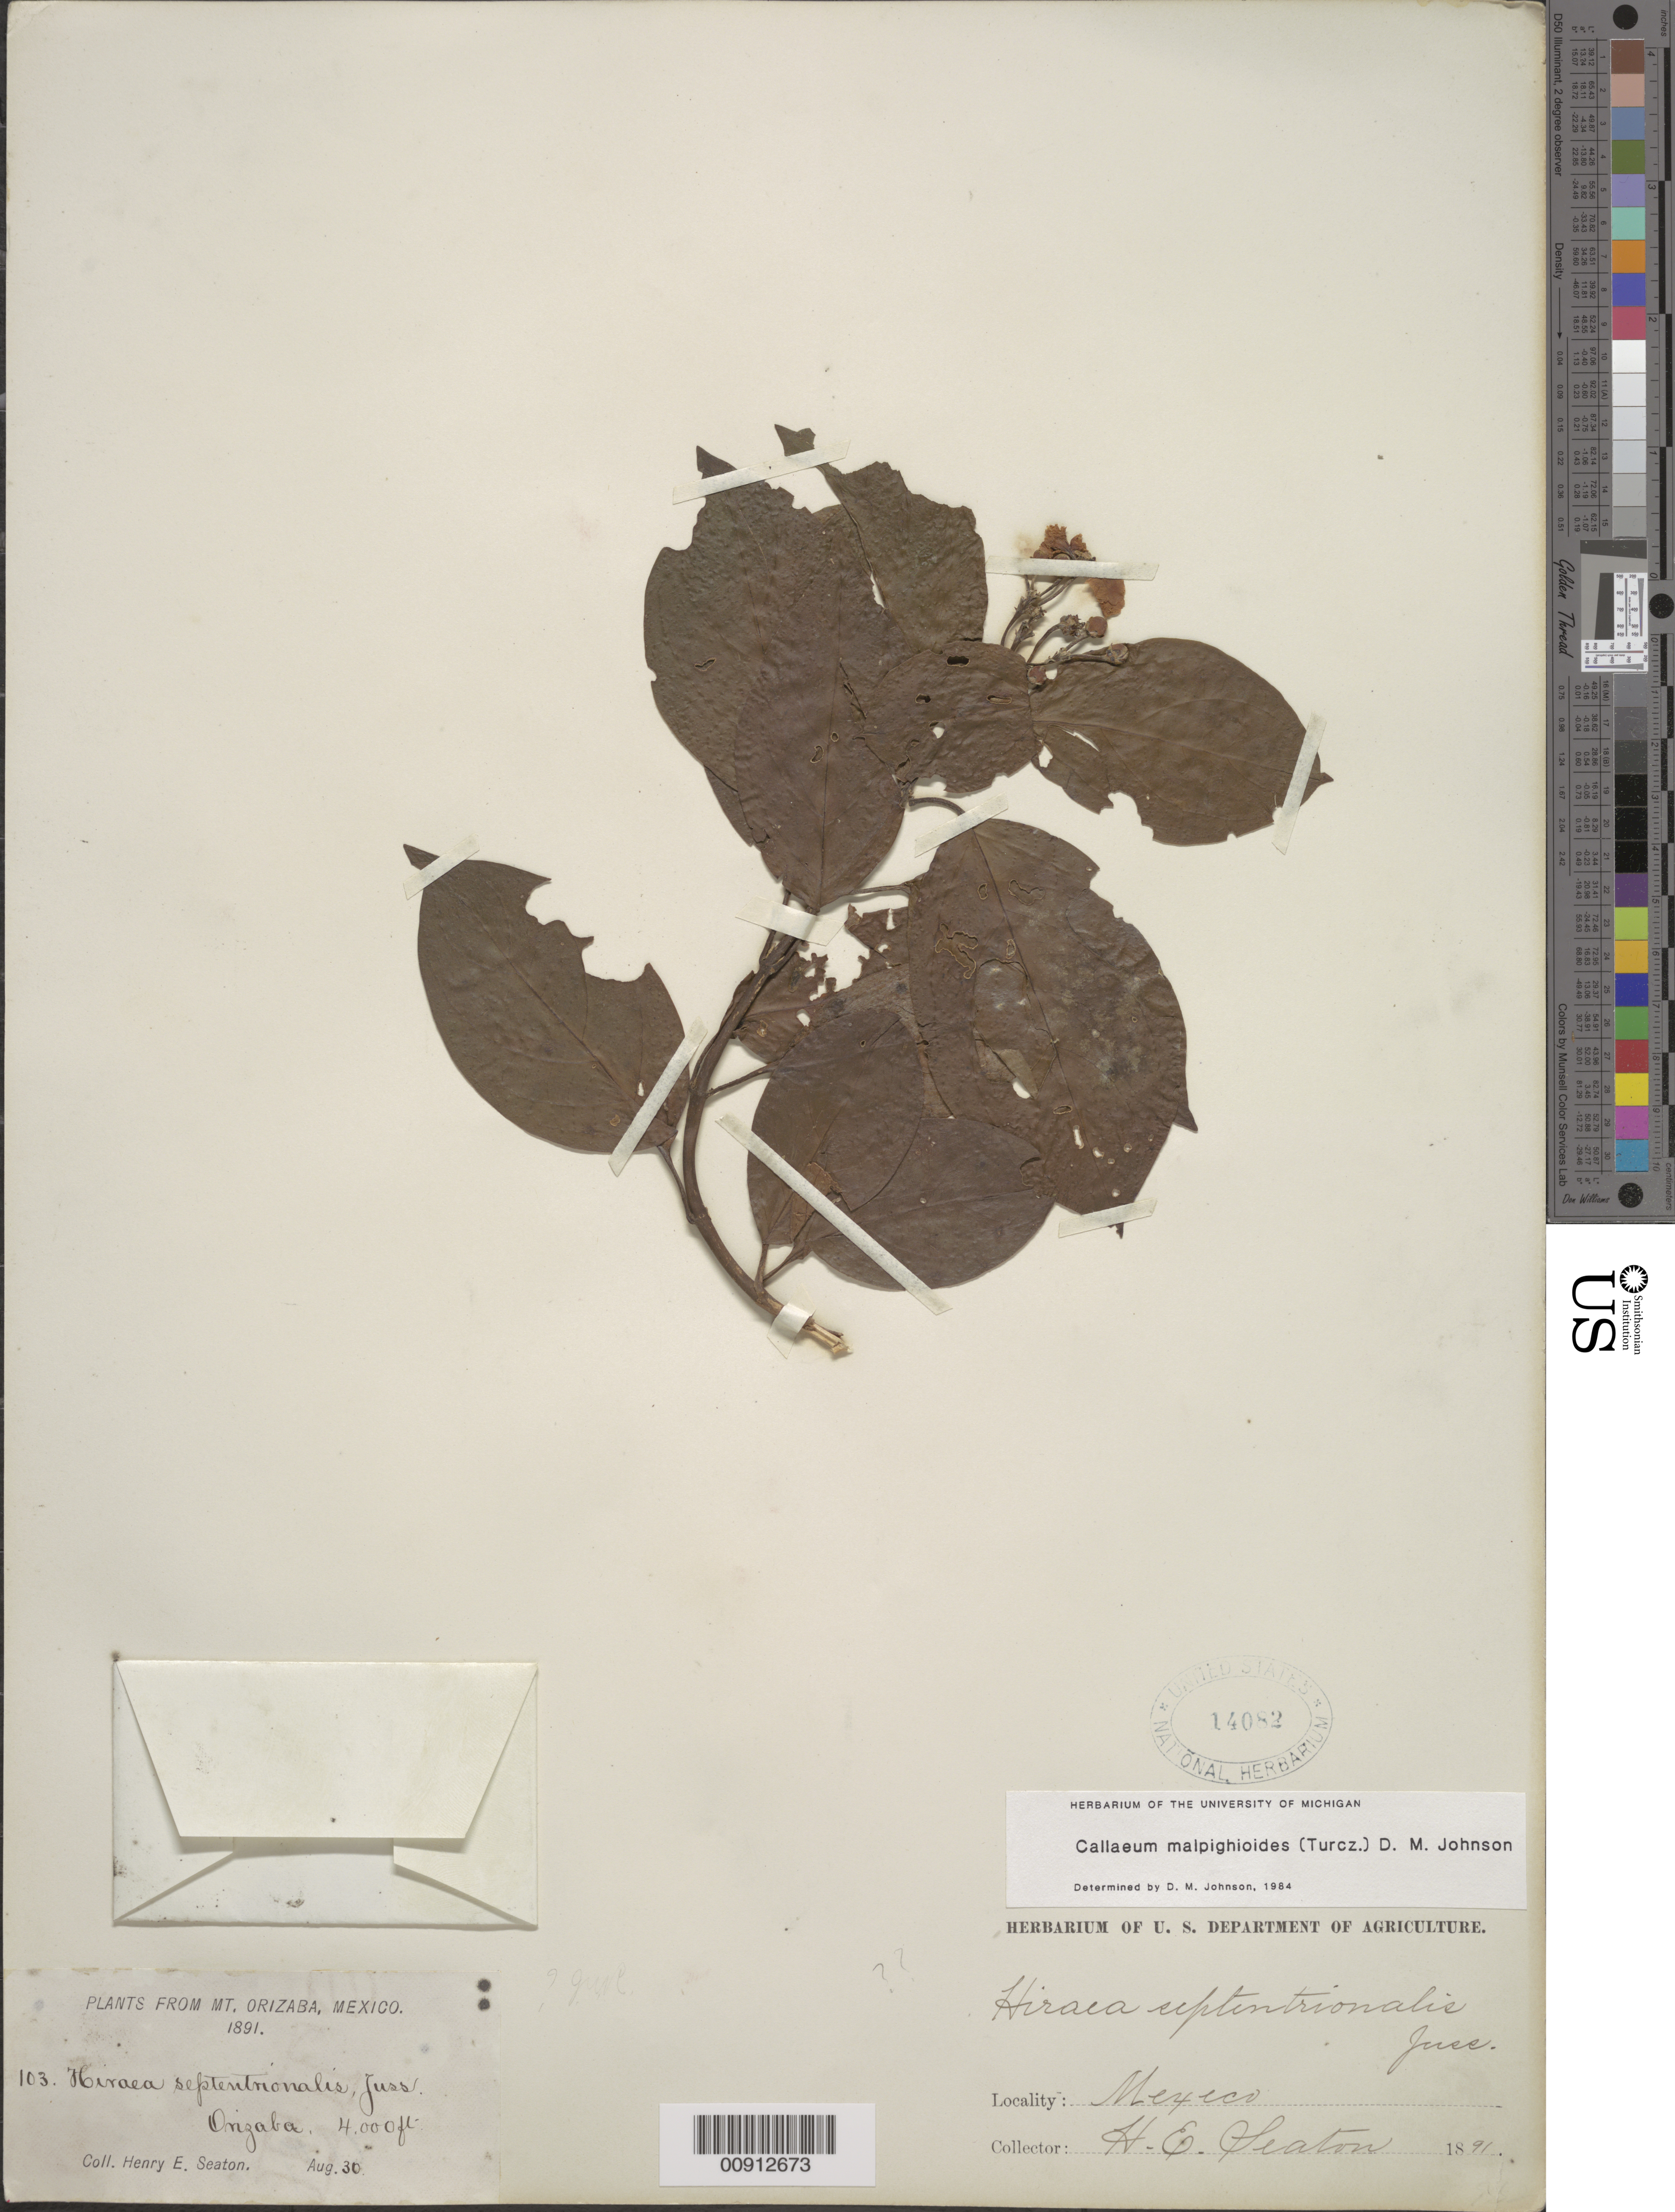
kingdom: Plantae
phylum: Tracheophyta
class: Magnoliopsida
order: Malpighiales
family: Malpighiaceae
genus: Callaeum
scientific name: Callaeum malpighioides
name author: (Turcz.) D.M. Johnson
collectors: H. E. Seaton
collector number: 103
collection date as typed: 30 Aug 1891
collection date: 1891-08-30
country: Mexico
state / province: Veracruz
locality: Orizaba, Veracruz.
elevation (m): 1219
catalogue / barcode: US 14082